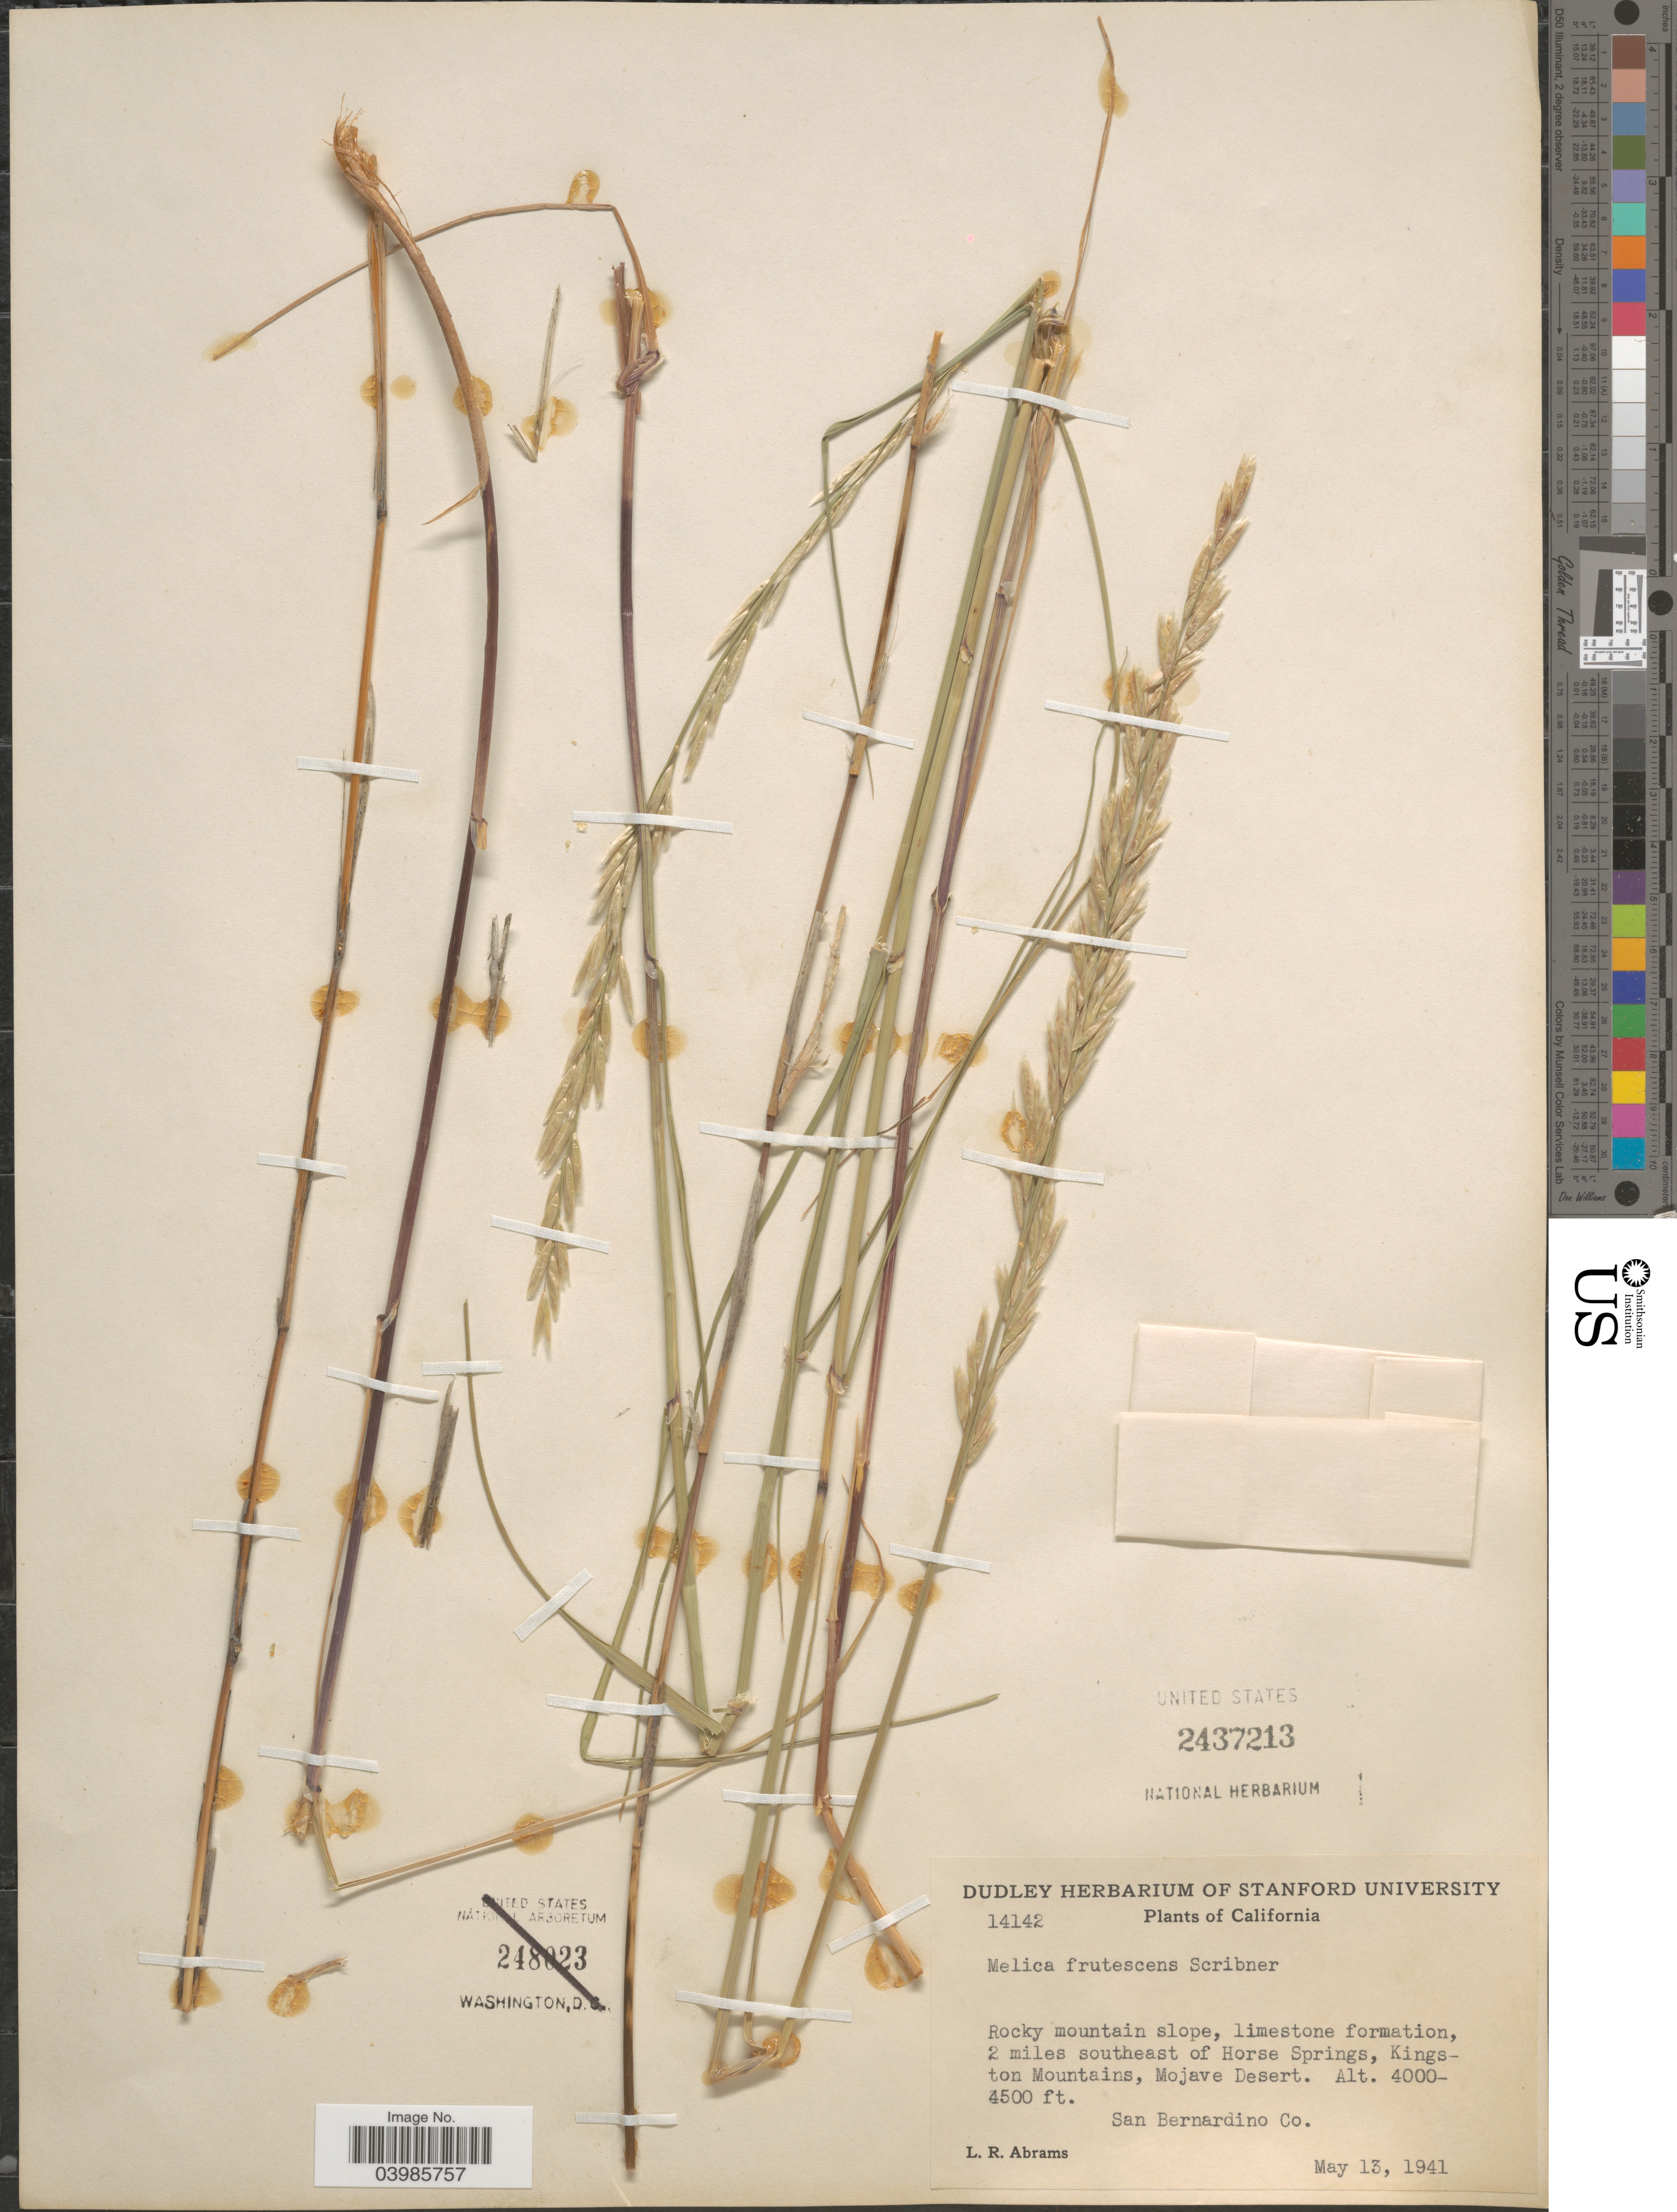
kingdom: Plantae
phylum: Tracheophyta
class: Liliopsida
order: Poales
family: Poaceae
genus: Melica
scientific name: Melica frutescens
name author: Scribn.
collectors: L. Abrams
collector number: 14142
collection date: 1941-05-13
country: United States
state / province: California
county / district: San Bernardino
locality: Rocky mountain slope, limestone formation, 2 miles southeast of Horse Springs, Kingston Mountains, Mojave Desert. San Bernardino Co.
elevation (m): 1219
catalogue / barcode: US 2437213